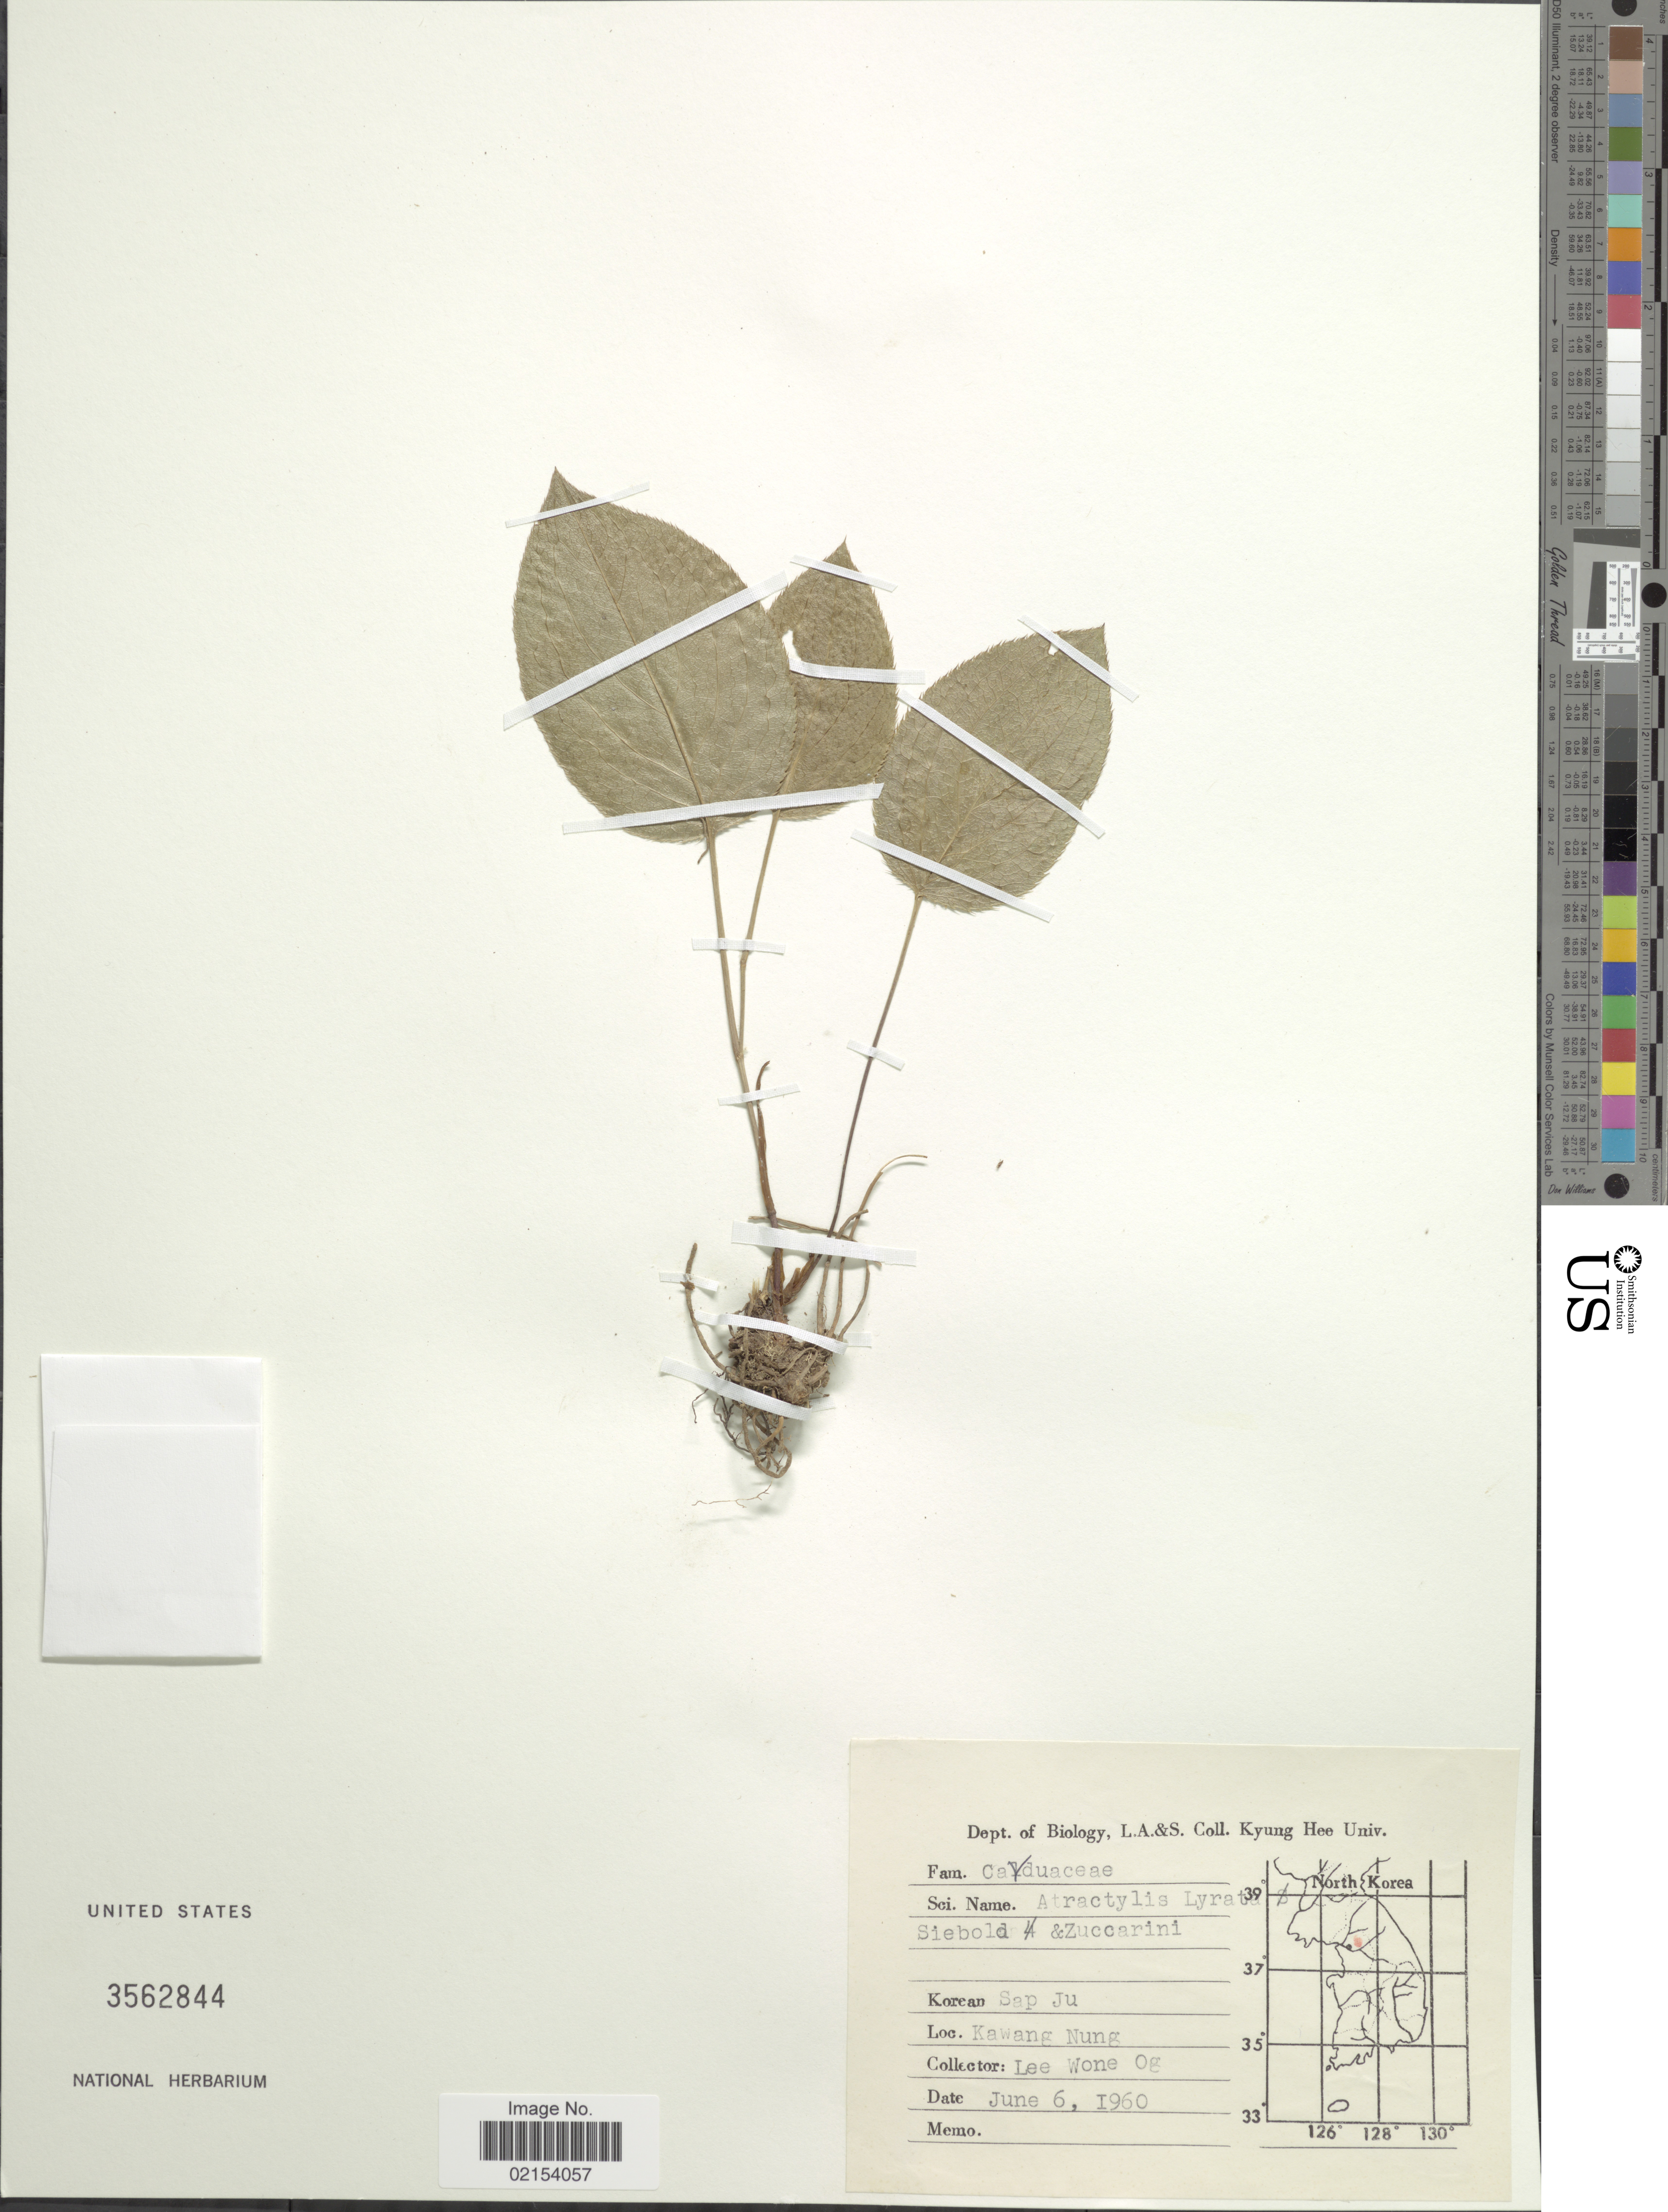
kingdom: Plantae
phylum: Tracheophyta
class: Magnoliopsida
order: Asterales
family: Asteraceae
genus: Atractylodes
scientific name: Atractylodes lancea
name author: (Thunb.) DC.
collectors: W. Lee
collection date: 1960-06-06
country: South Korea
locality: Kawang Nung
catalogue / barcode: US 3562844